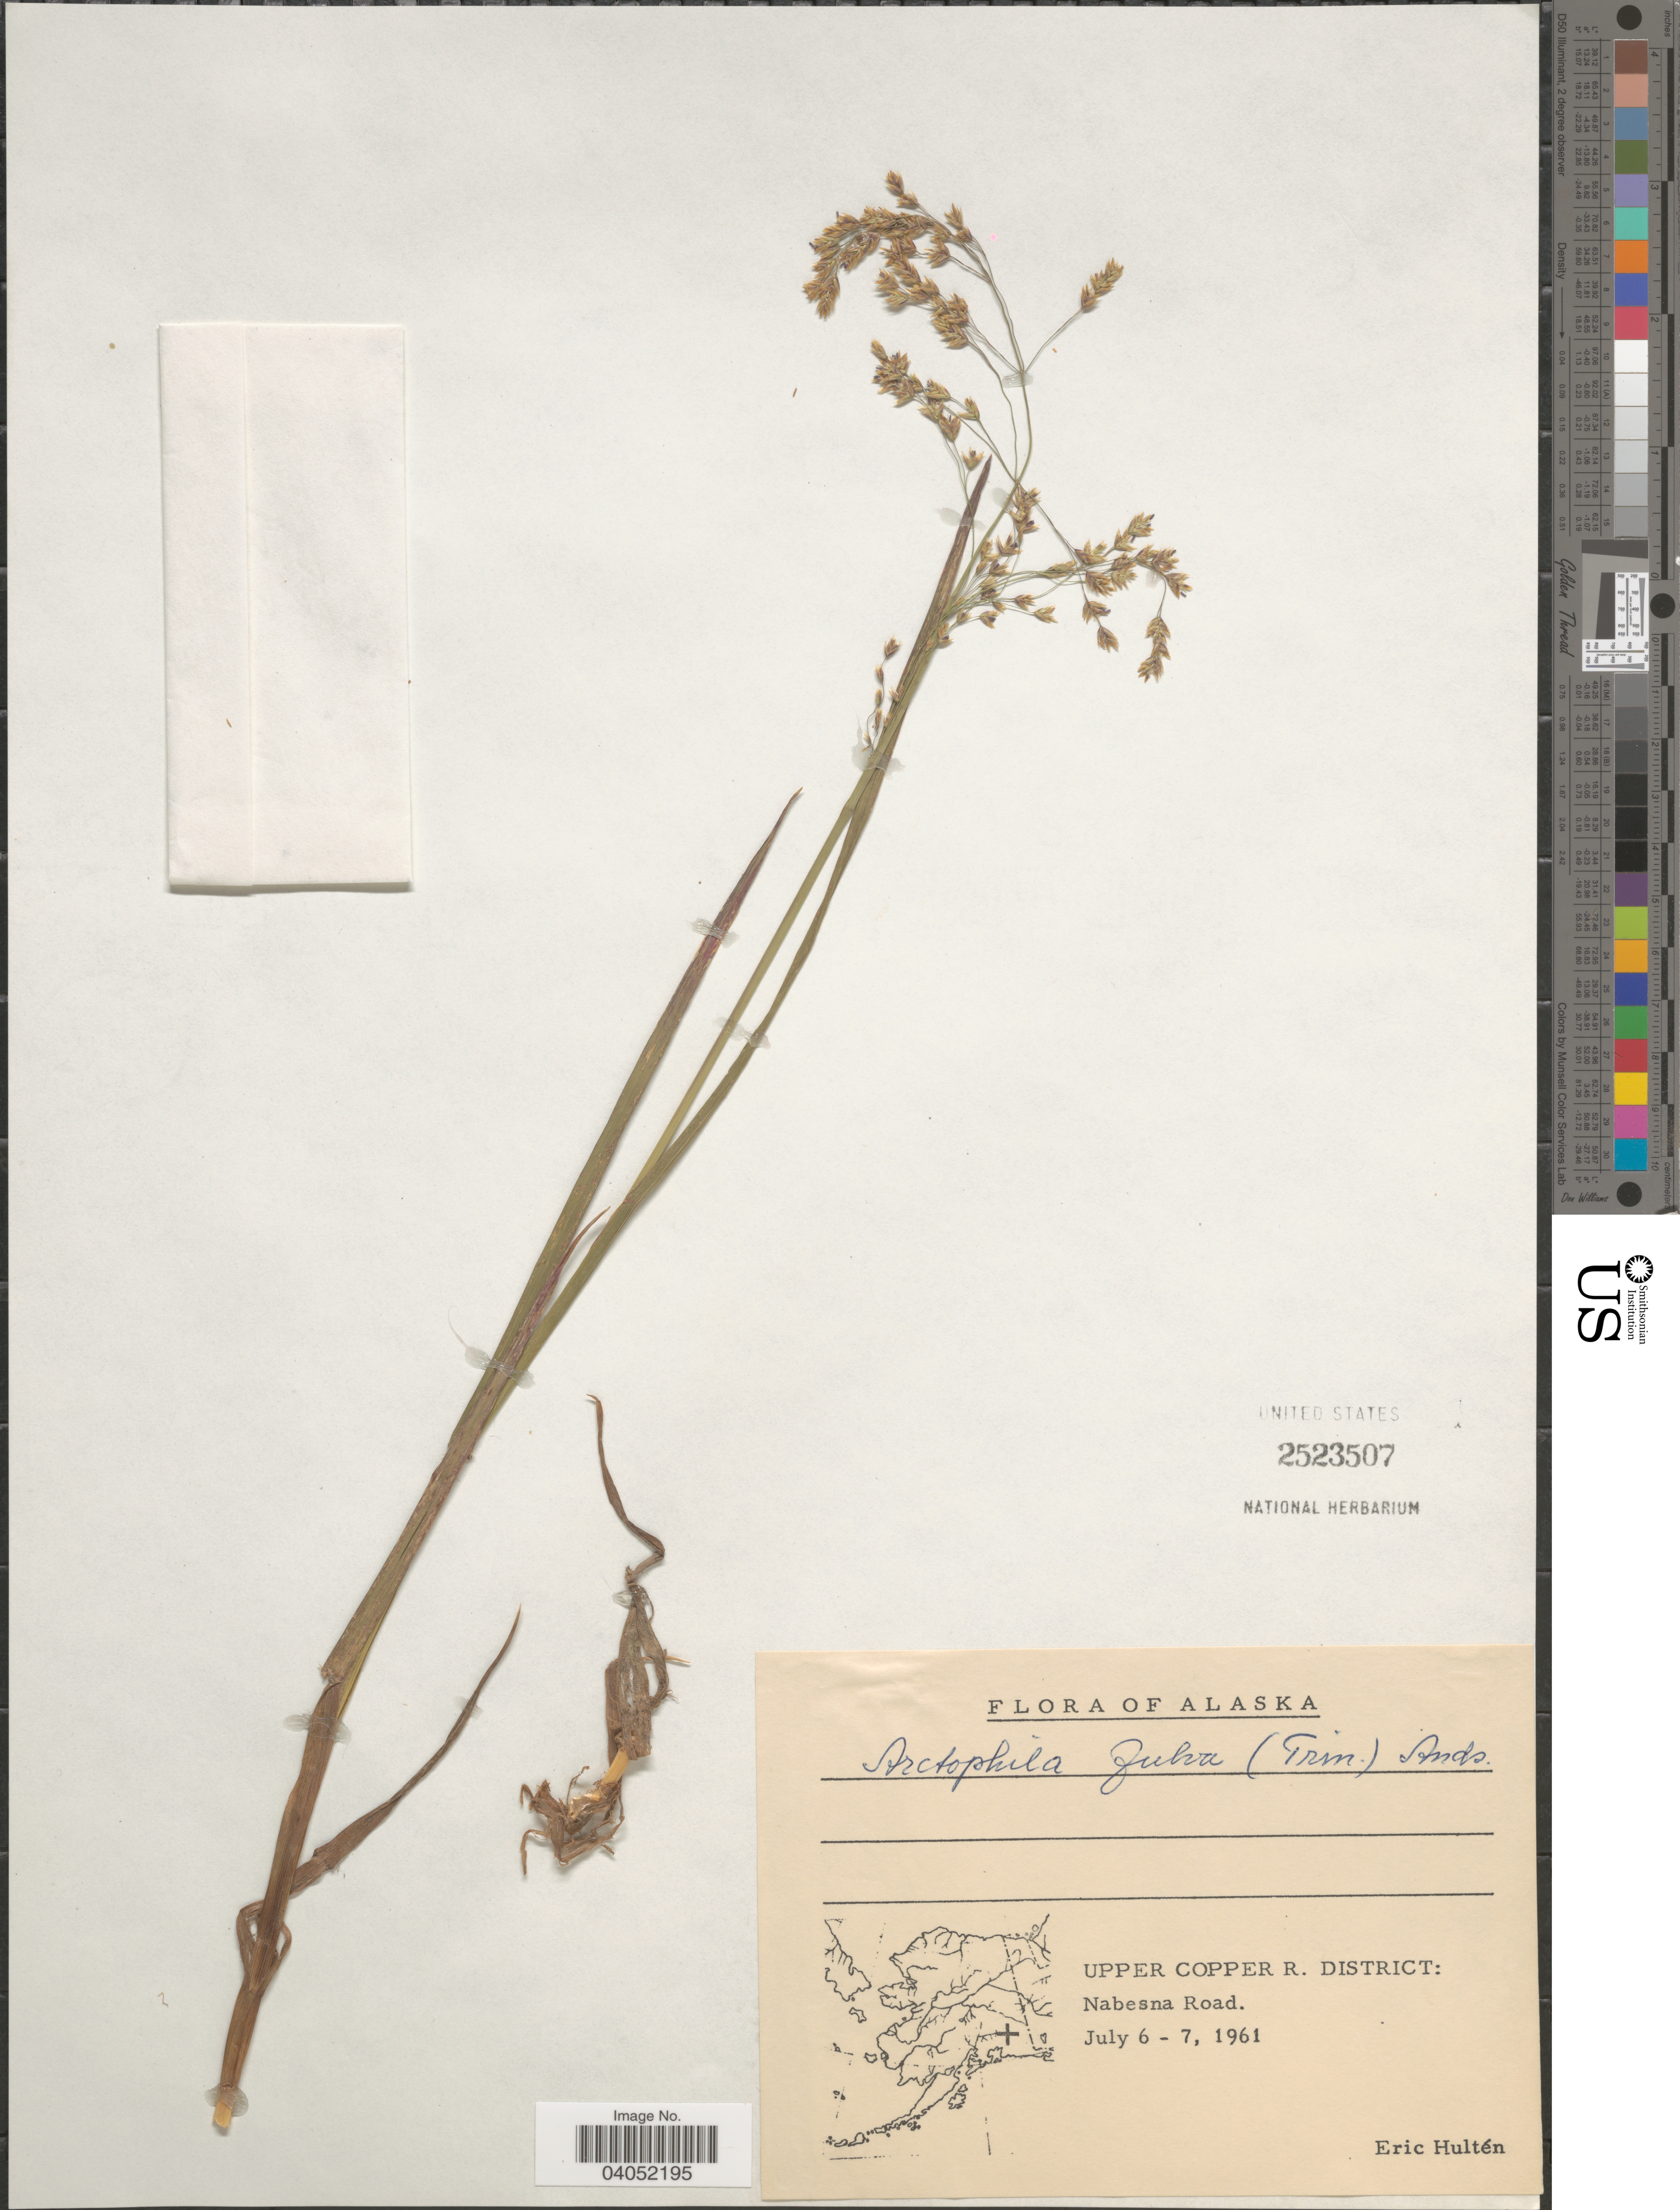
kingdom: Plantae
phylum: Tracheophyta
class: Liliopsida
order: Poales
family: Poaceae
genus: Arctophila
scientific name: Arctophila fulva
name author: (Trin.) Andersson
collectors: E. G. Hultén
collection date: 1961-07-06/1961-07-07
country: United States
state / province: Alaska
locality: Upper Copper R. District: Nabesna Road.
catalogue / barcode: US 2523507